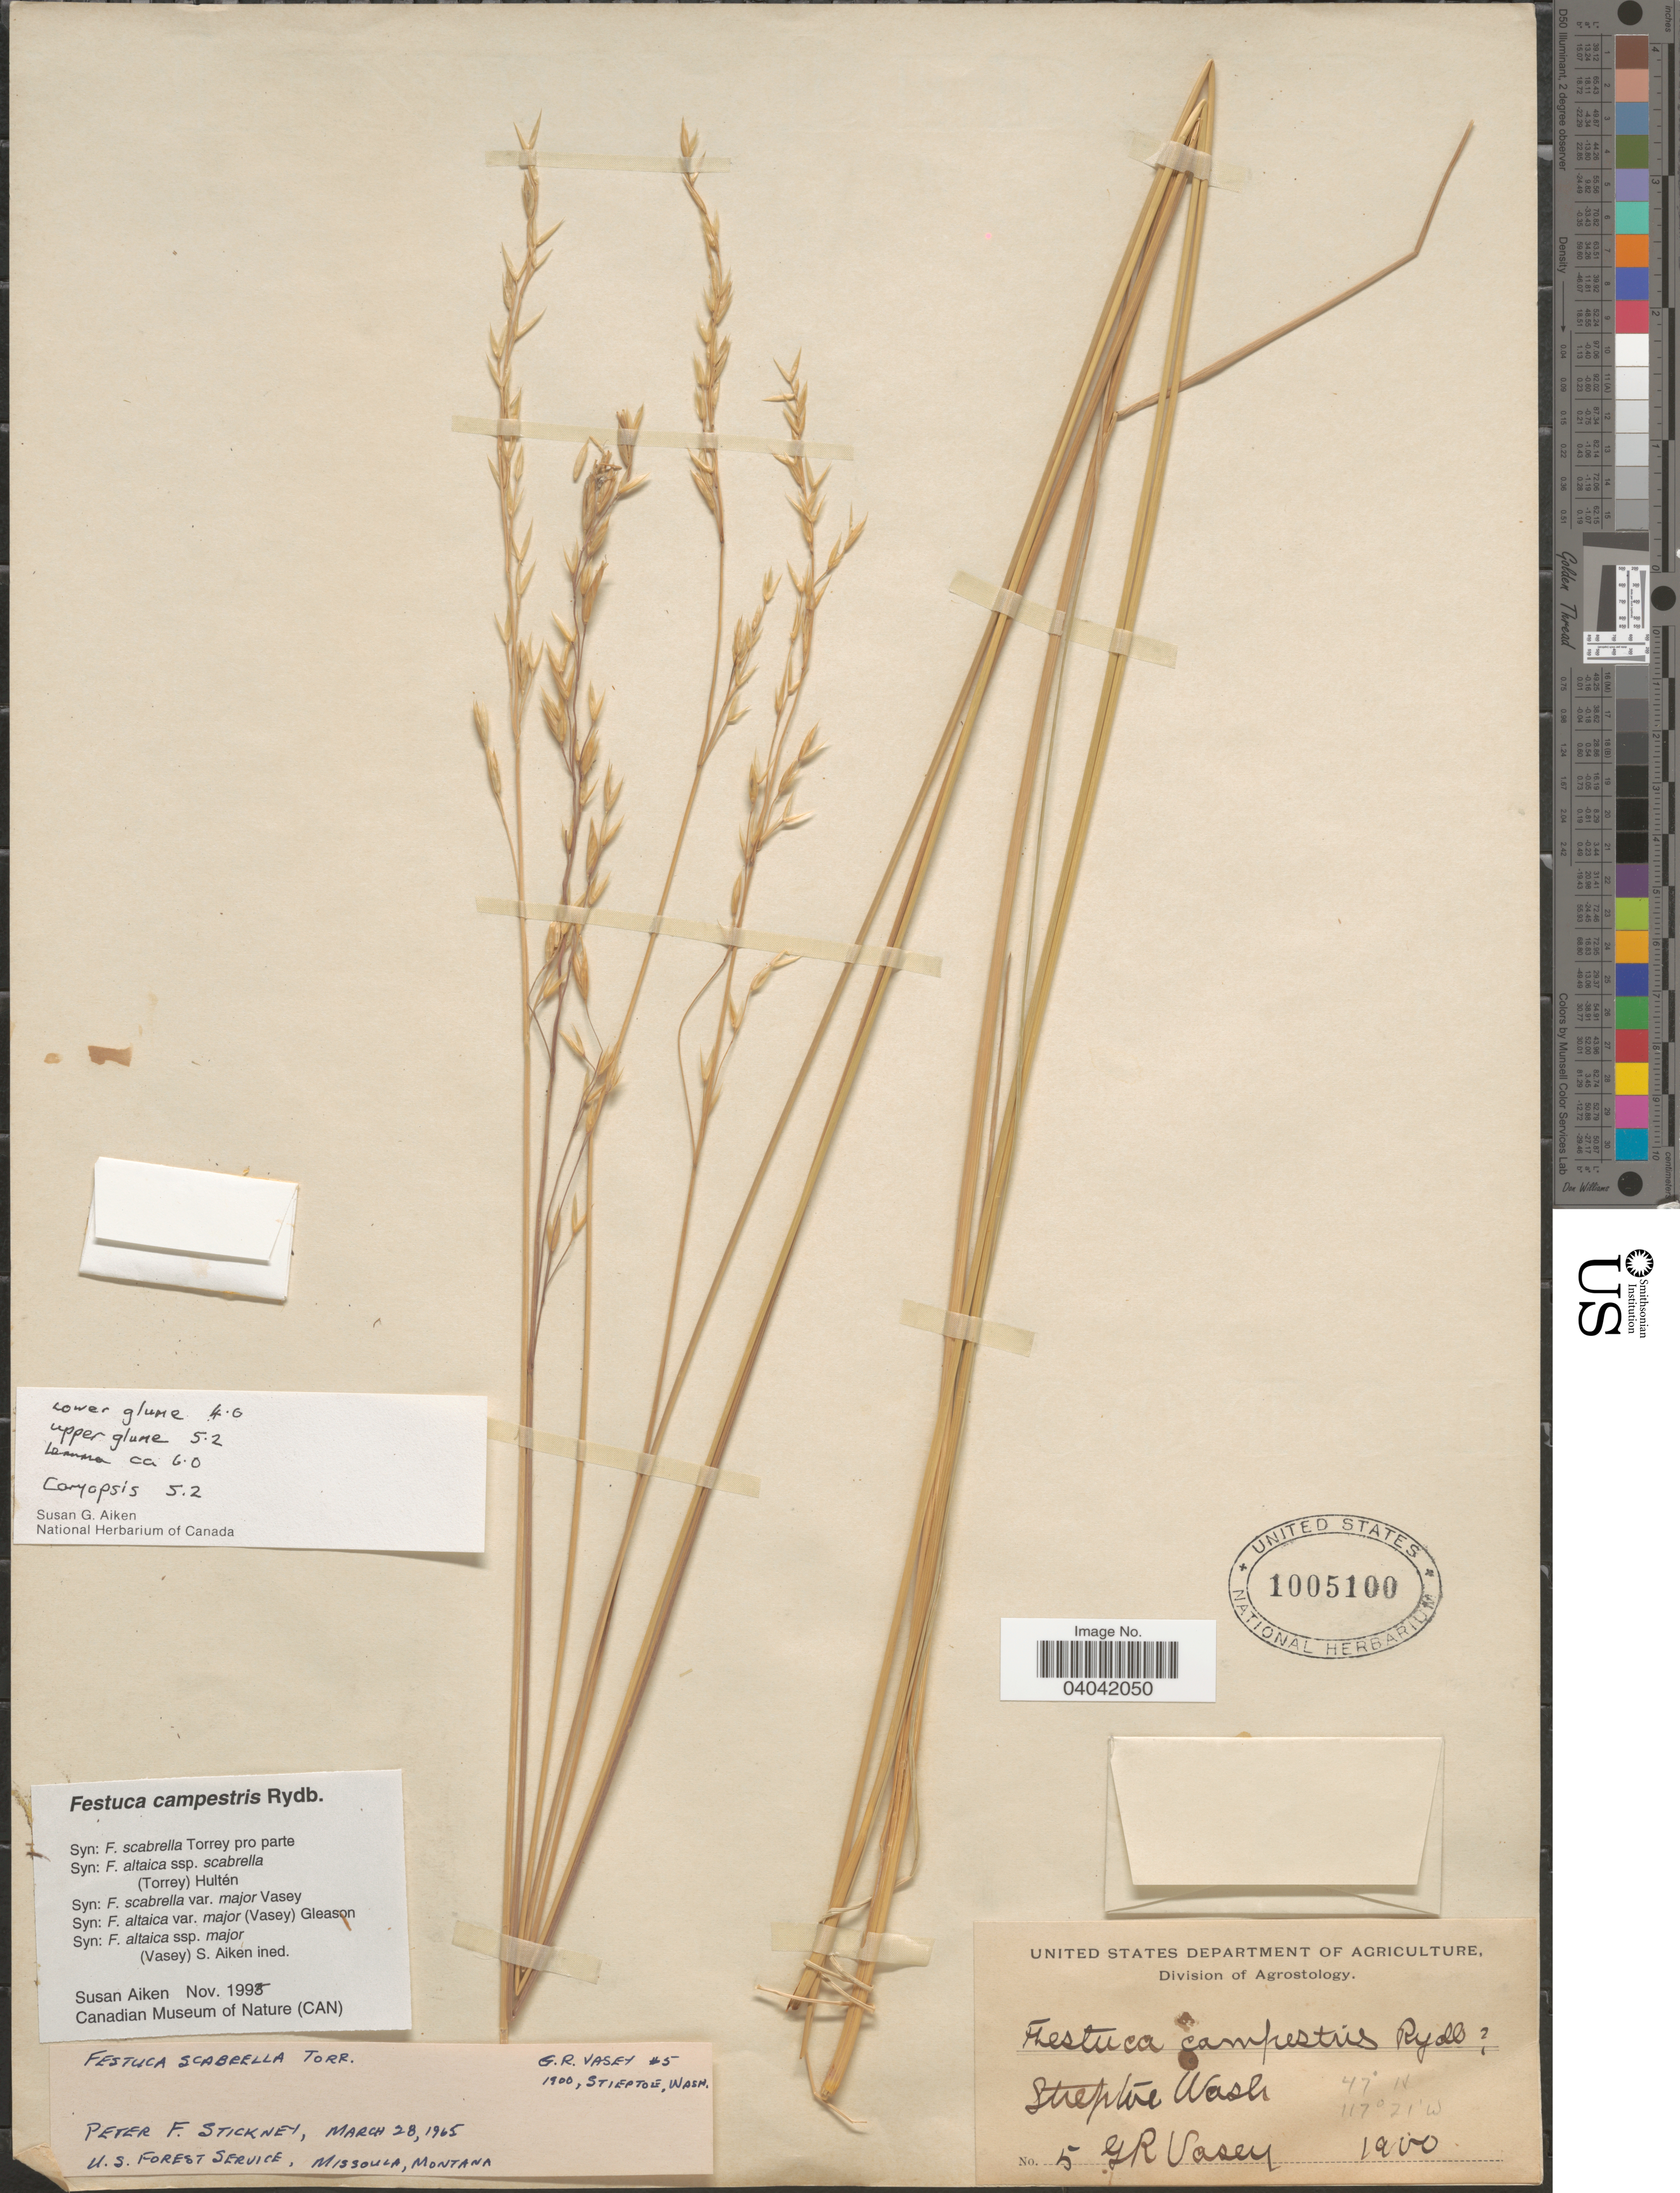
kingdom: Plantae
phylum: Tracheophyta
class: Liliopsida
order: Poales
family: Poaceae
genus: Festuca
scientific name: Festuca campestris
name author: Rydb.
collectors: G. R. Vasey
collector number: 5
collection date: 1900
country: United States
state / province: Washington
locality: Streptoe.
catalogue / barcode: US 1005100